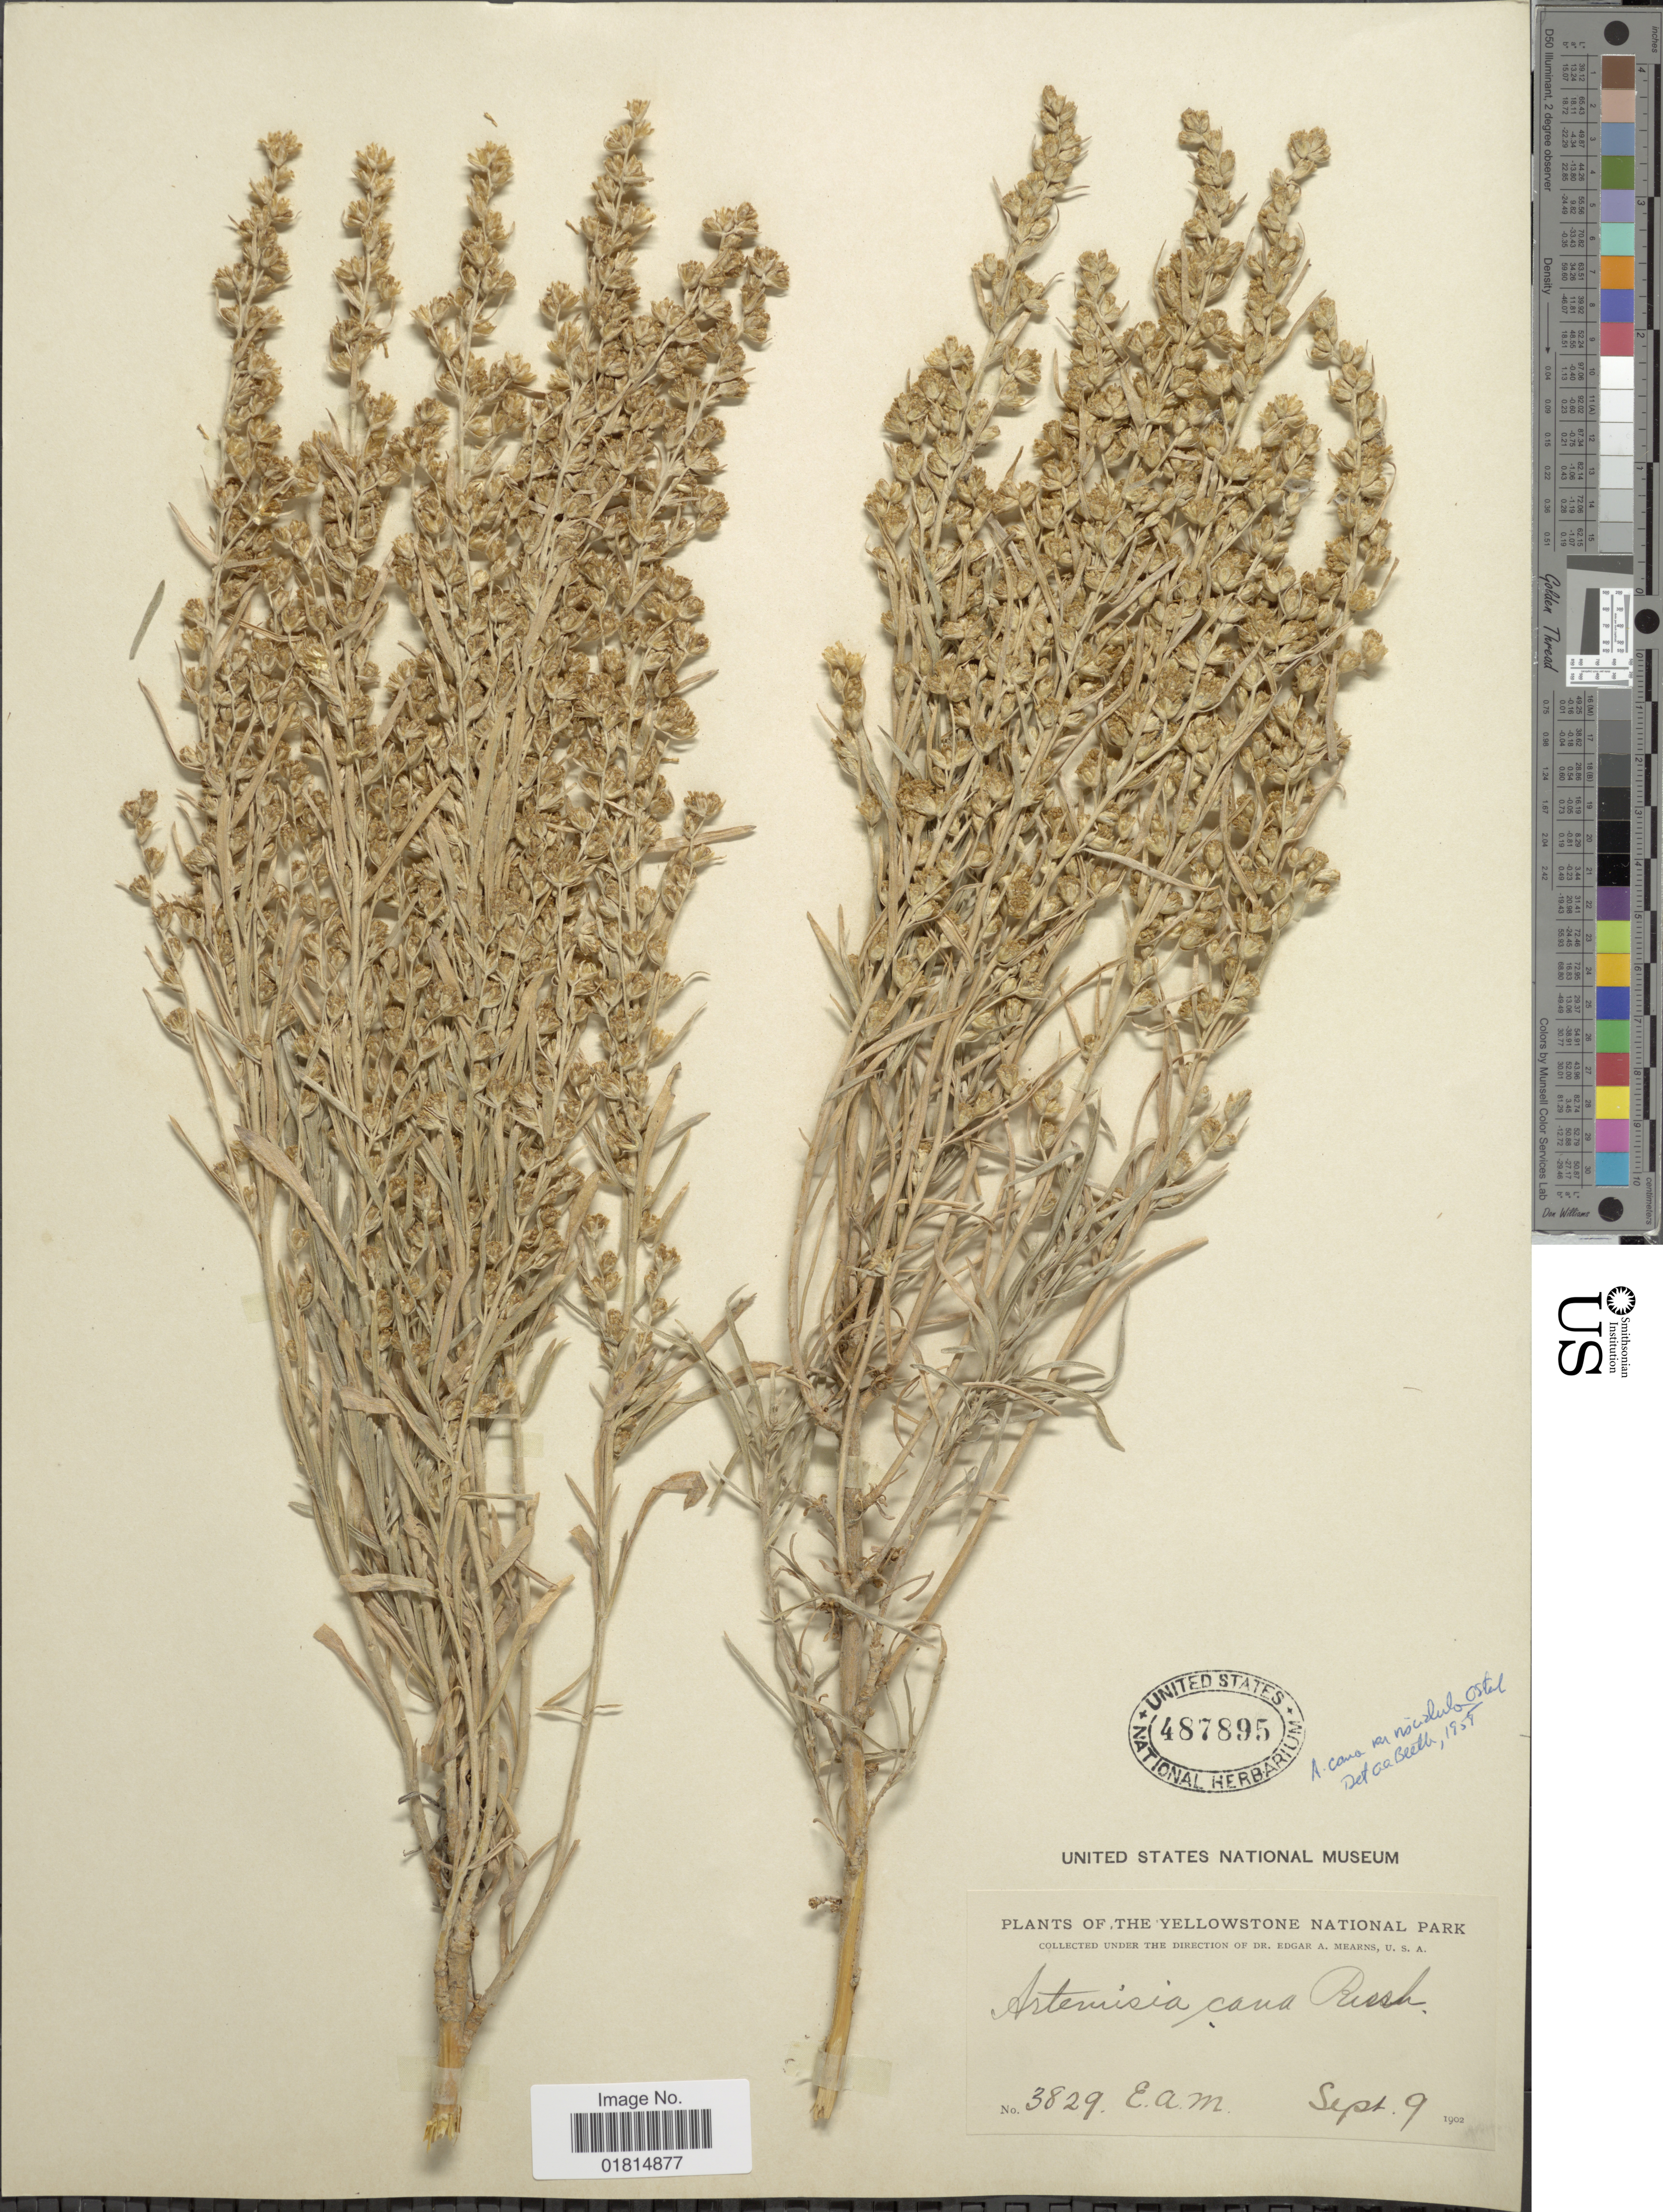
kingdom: Plantae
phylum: Tracheophyta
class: Magnoliopsida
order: Asterales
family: Asteraceae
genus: Artemisia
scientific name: Artemisia cana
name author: Pursh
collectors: E. A. Mearns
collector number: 3829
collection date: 1902-09-09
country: United States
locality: Yellowstone National Park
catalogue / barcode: US 487895